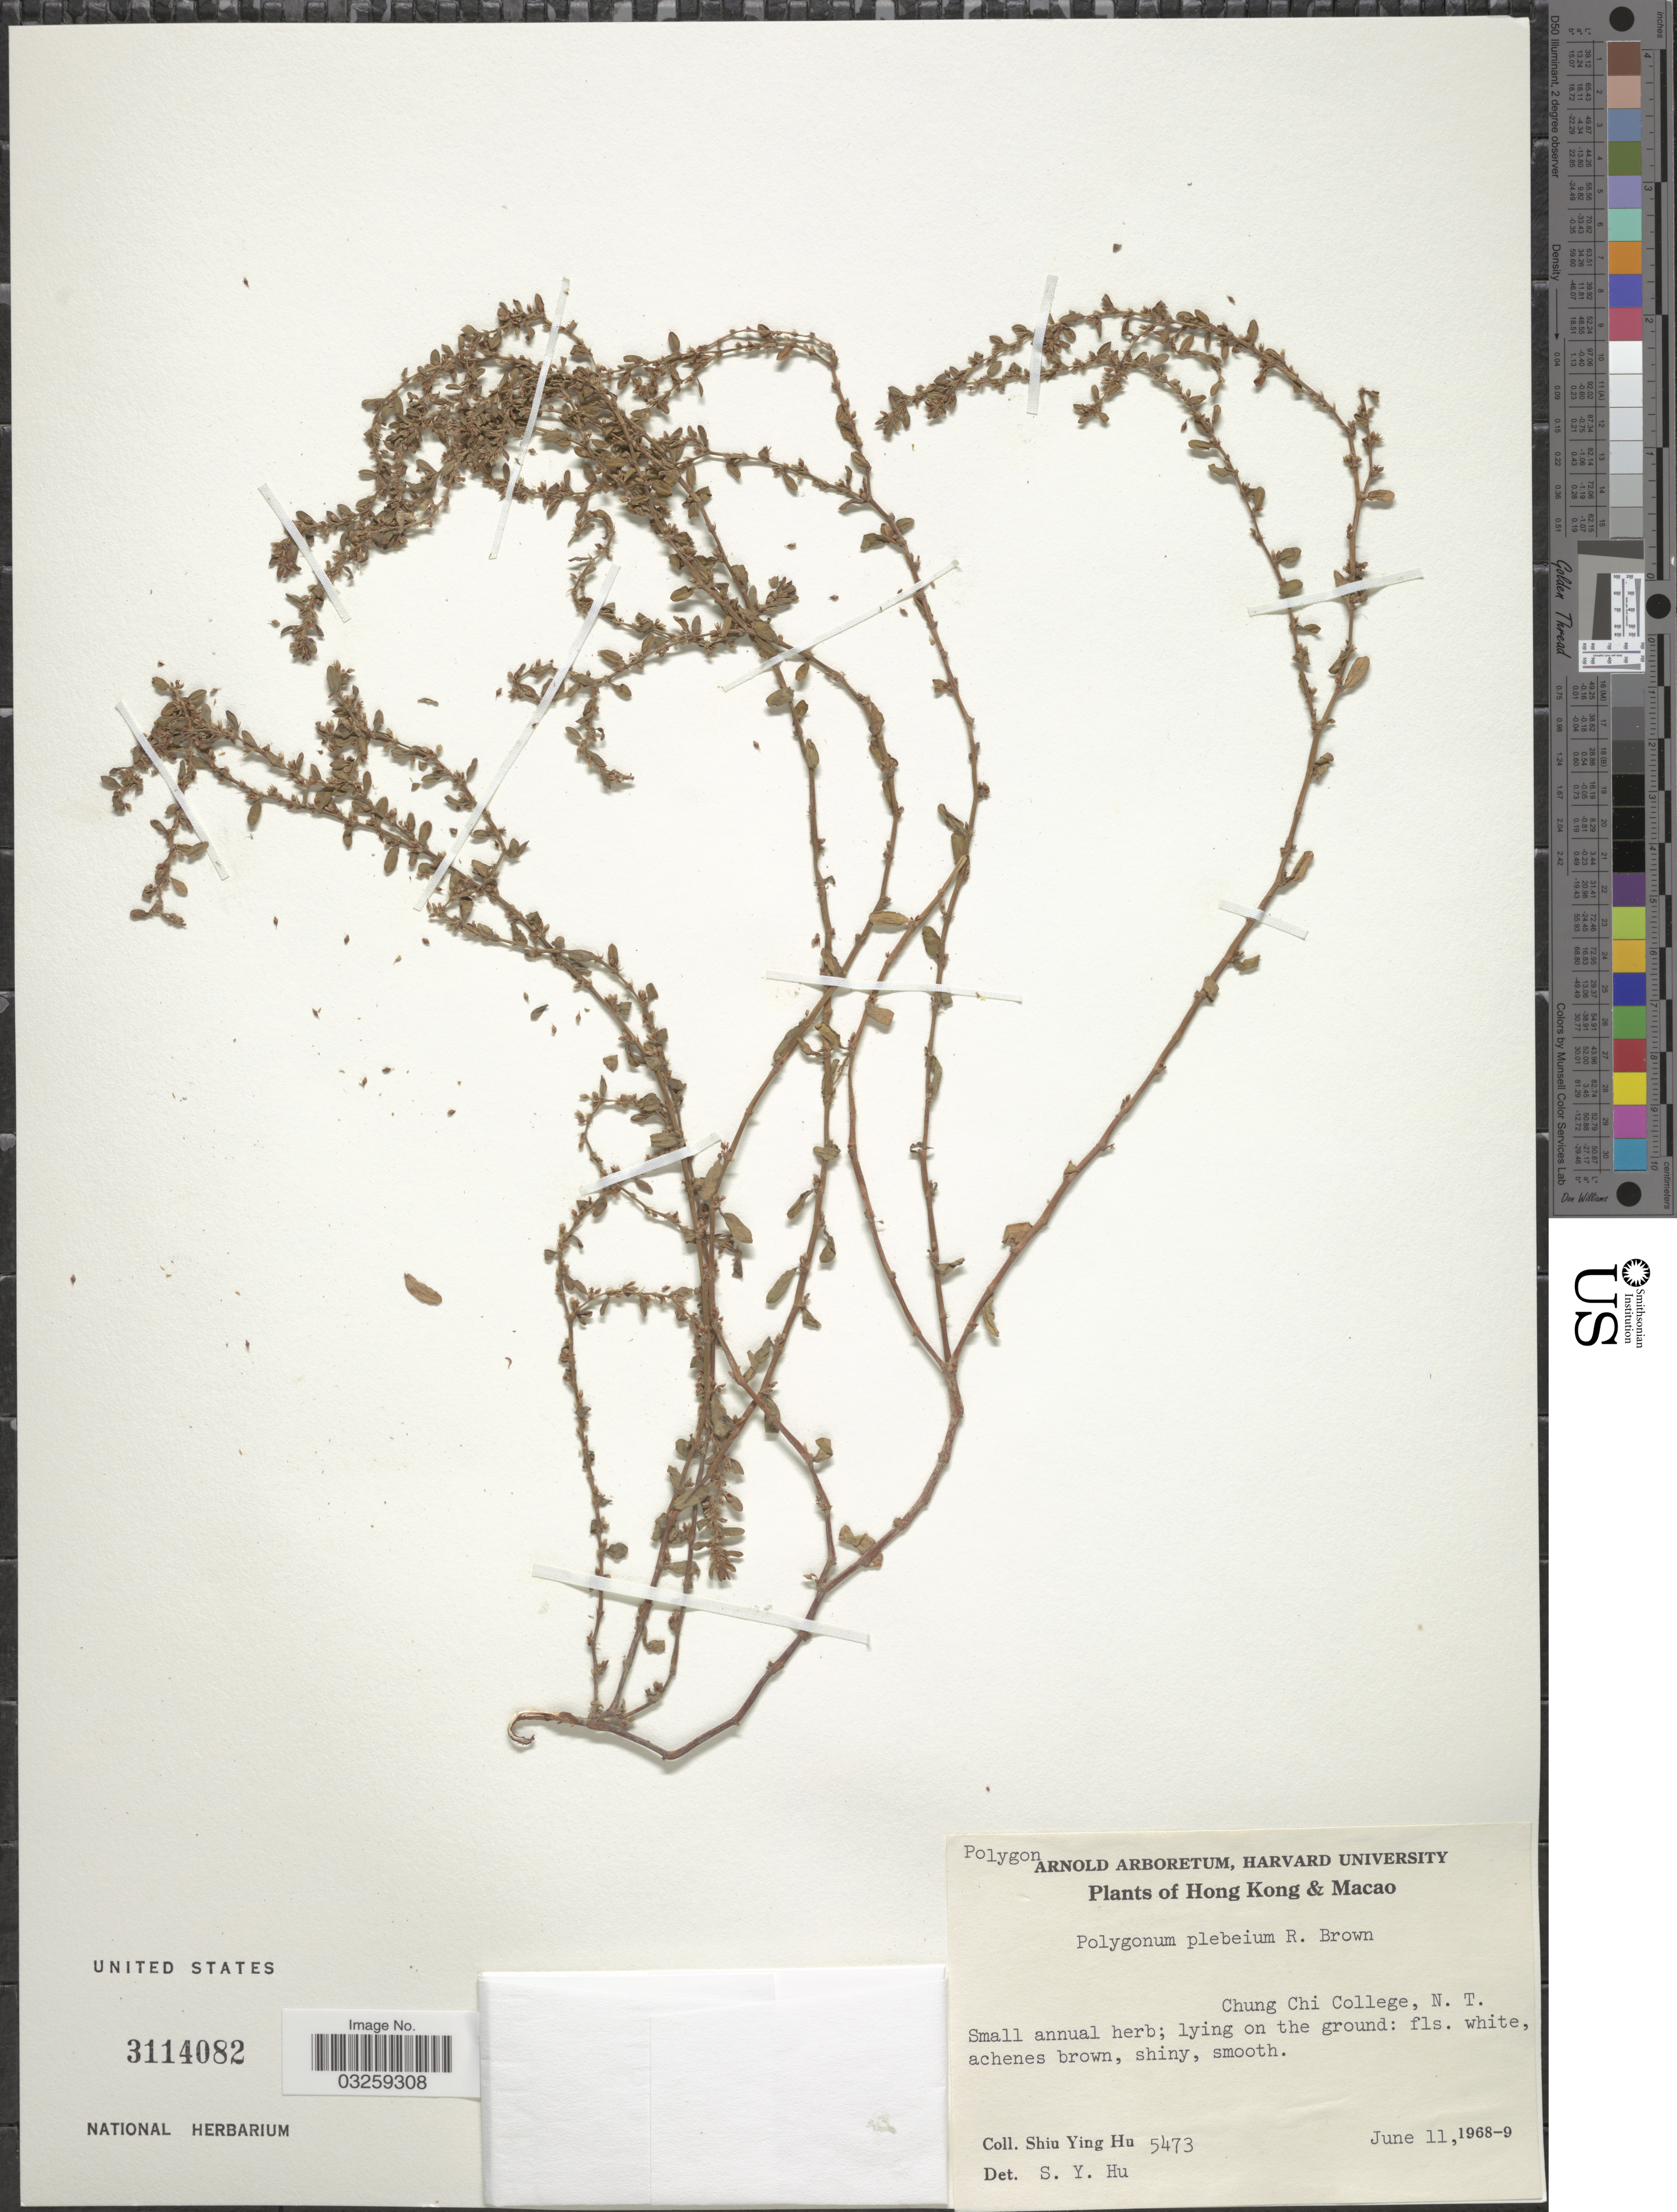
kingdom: Plantae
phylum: Tracheophyta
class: Magnoliopsida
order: Caryophyllales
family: Polygonaceae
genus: Polygonum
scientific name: Polygonum plebeium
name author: R. Br.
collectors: S. Y. Hu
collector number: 5473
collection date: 1968-06-11/1969-06-11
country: China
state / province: Hong Kong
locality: Hong Kong & Macao. Chung Chi College, N. T.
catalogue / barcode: US 3114082